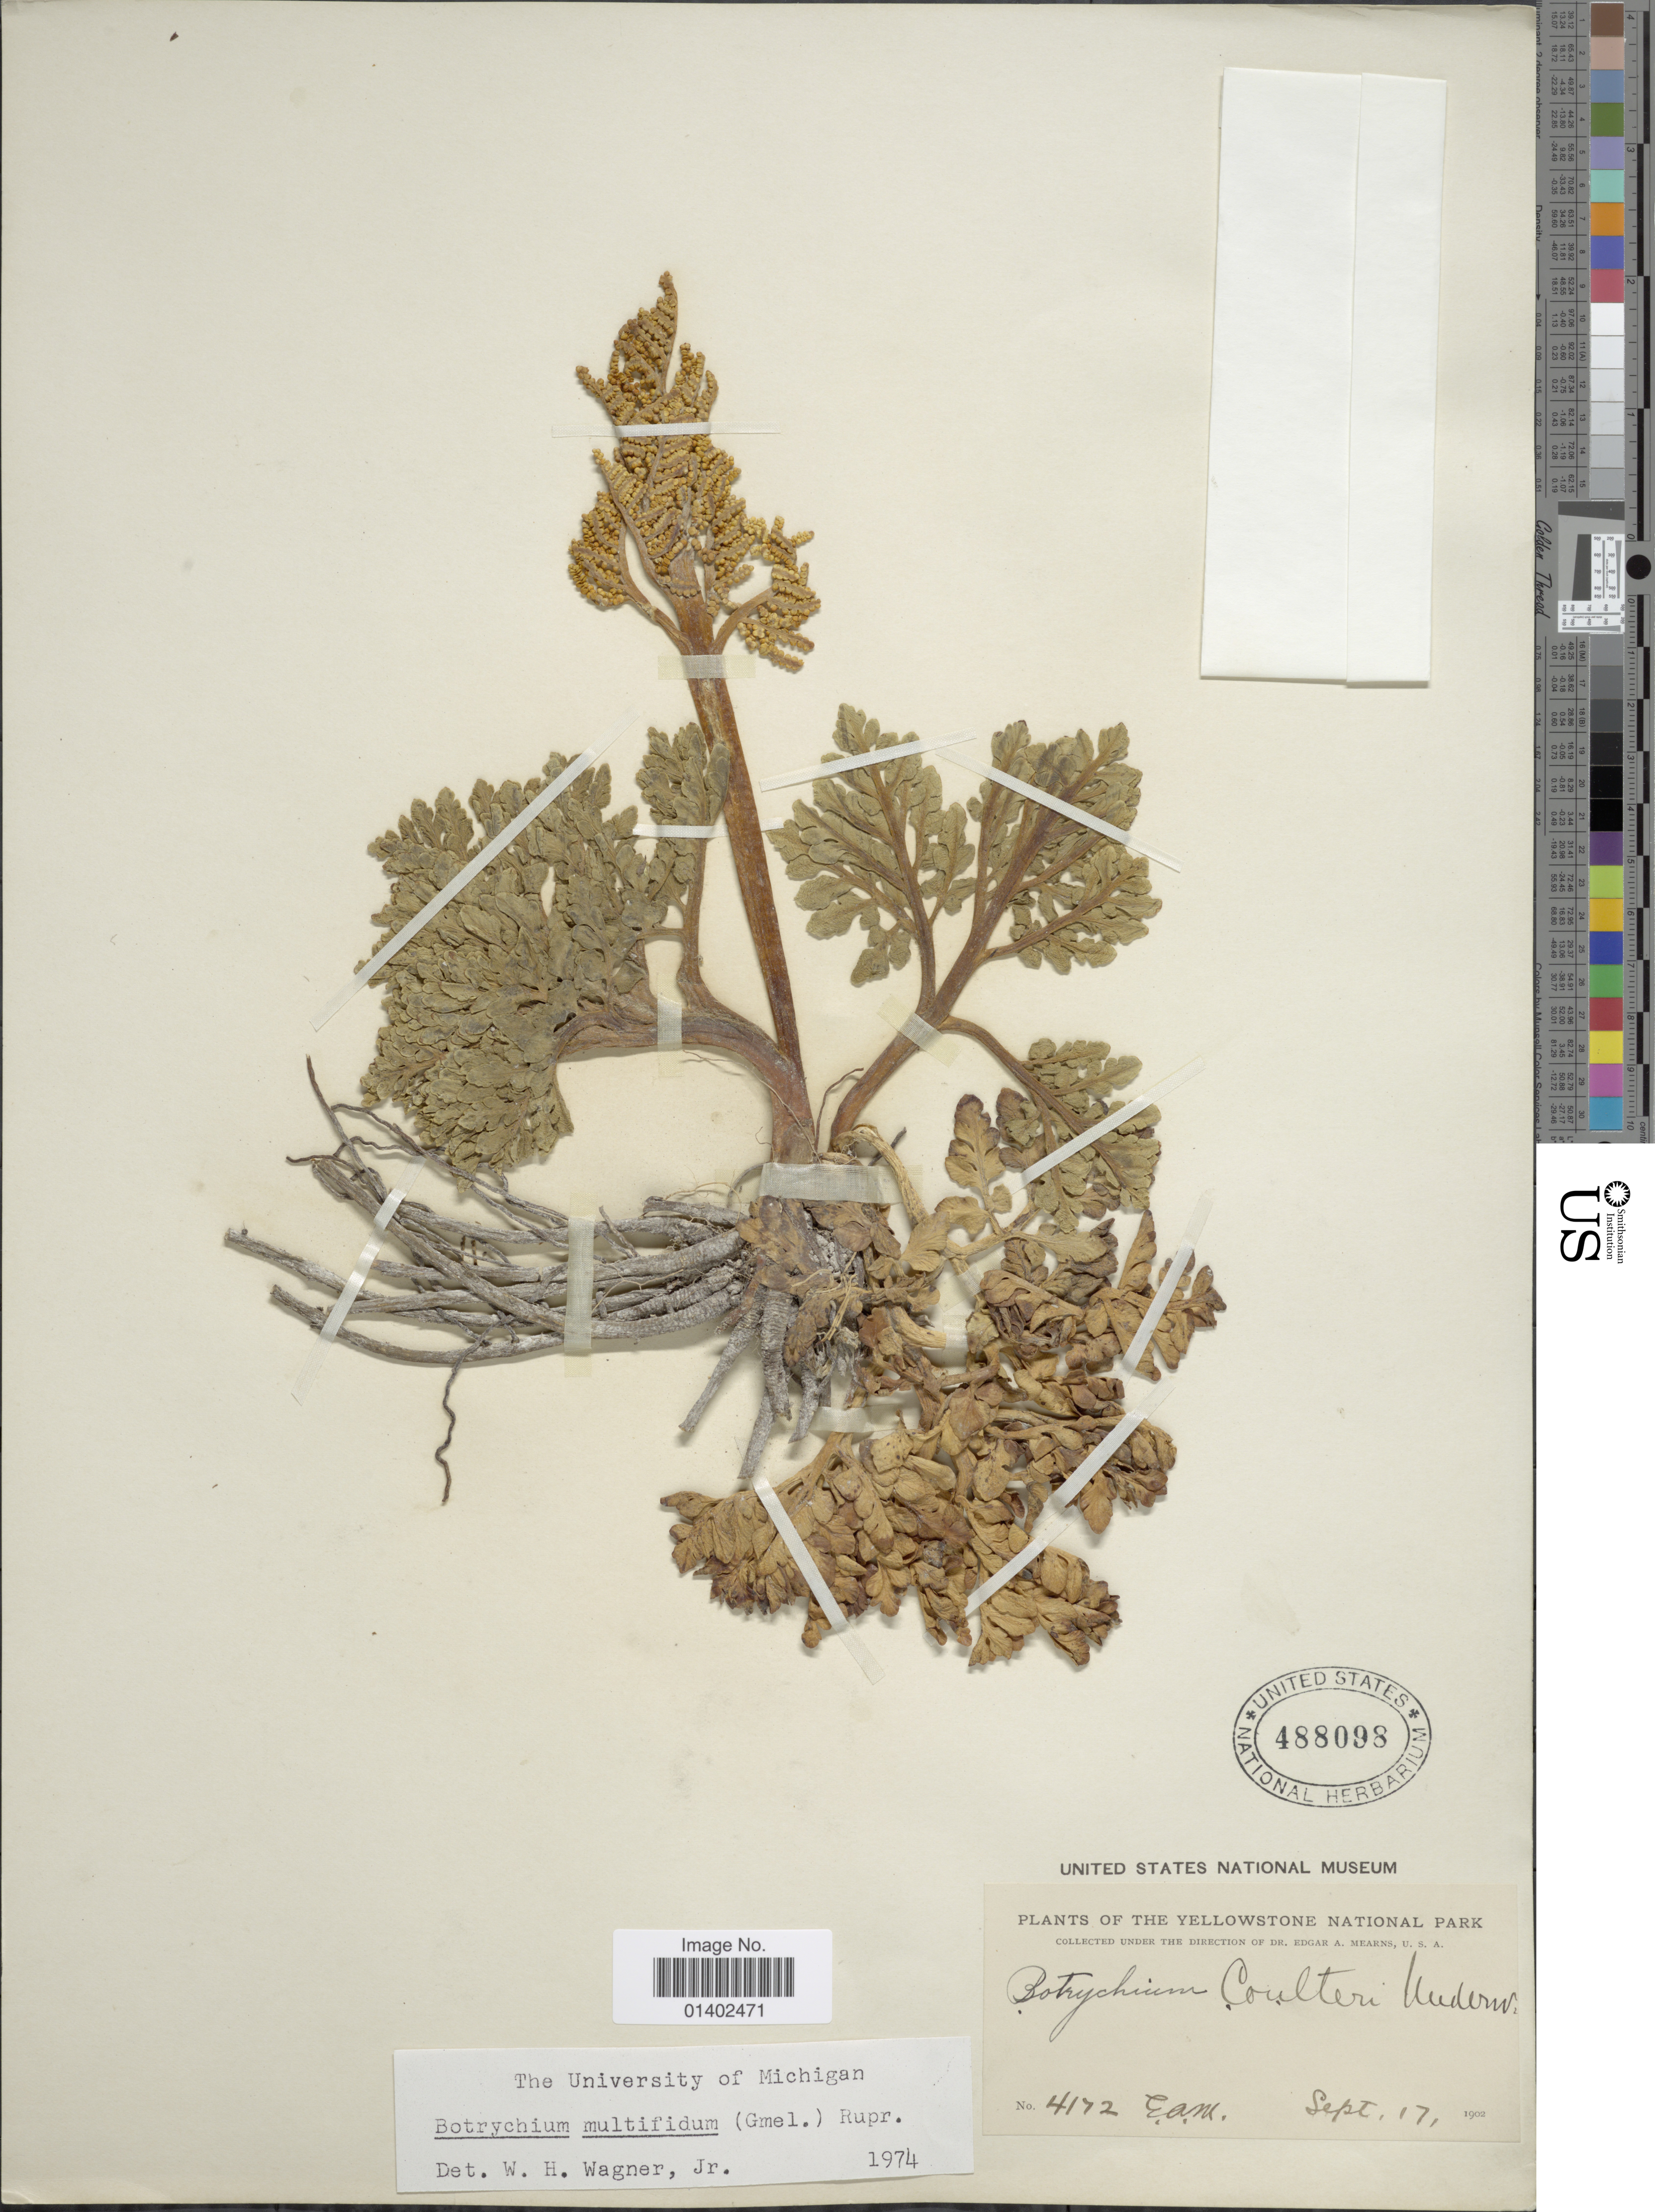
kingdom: Plantae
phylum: Tracheophyta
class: Polypodiopsida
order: Ophioglossales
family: Ophioglossaceae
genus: Botrychium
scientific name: Botrychium multifidum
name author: (J.F. Gmel.) Rupr.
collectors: E. A. Mearns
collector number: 4172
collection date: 1902-09-17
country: United States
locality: Yellowstone National Park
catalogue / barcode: US 488098